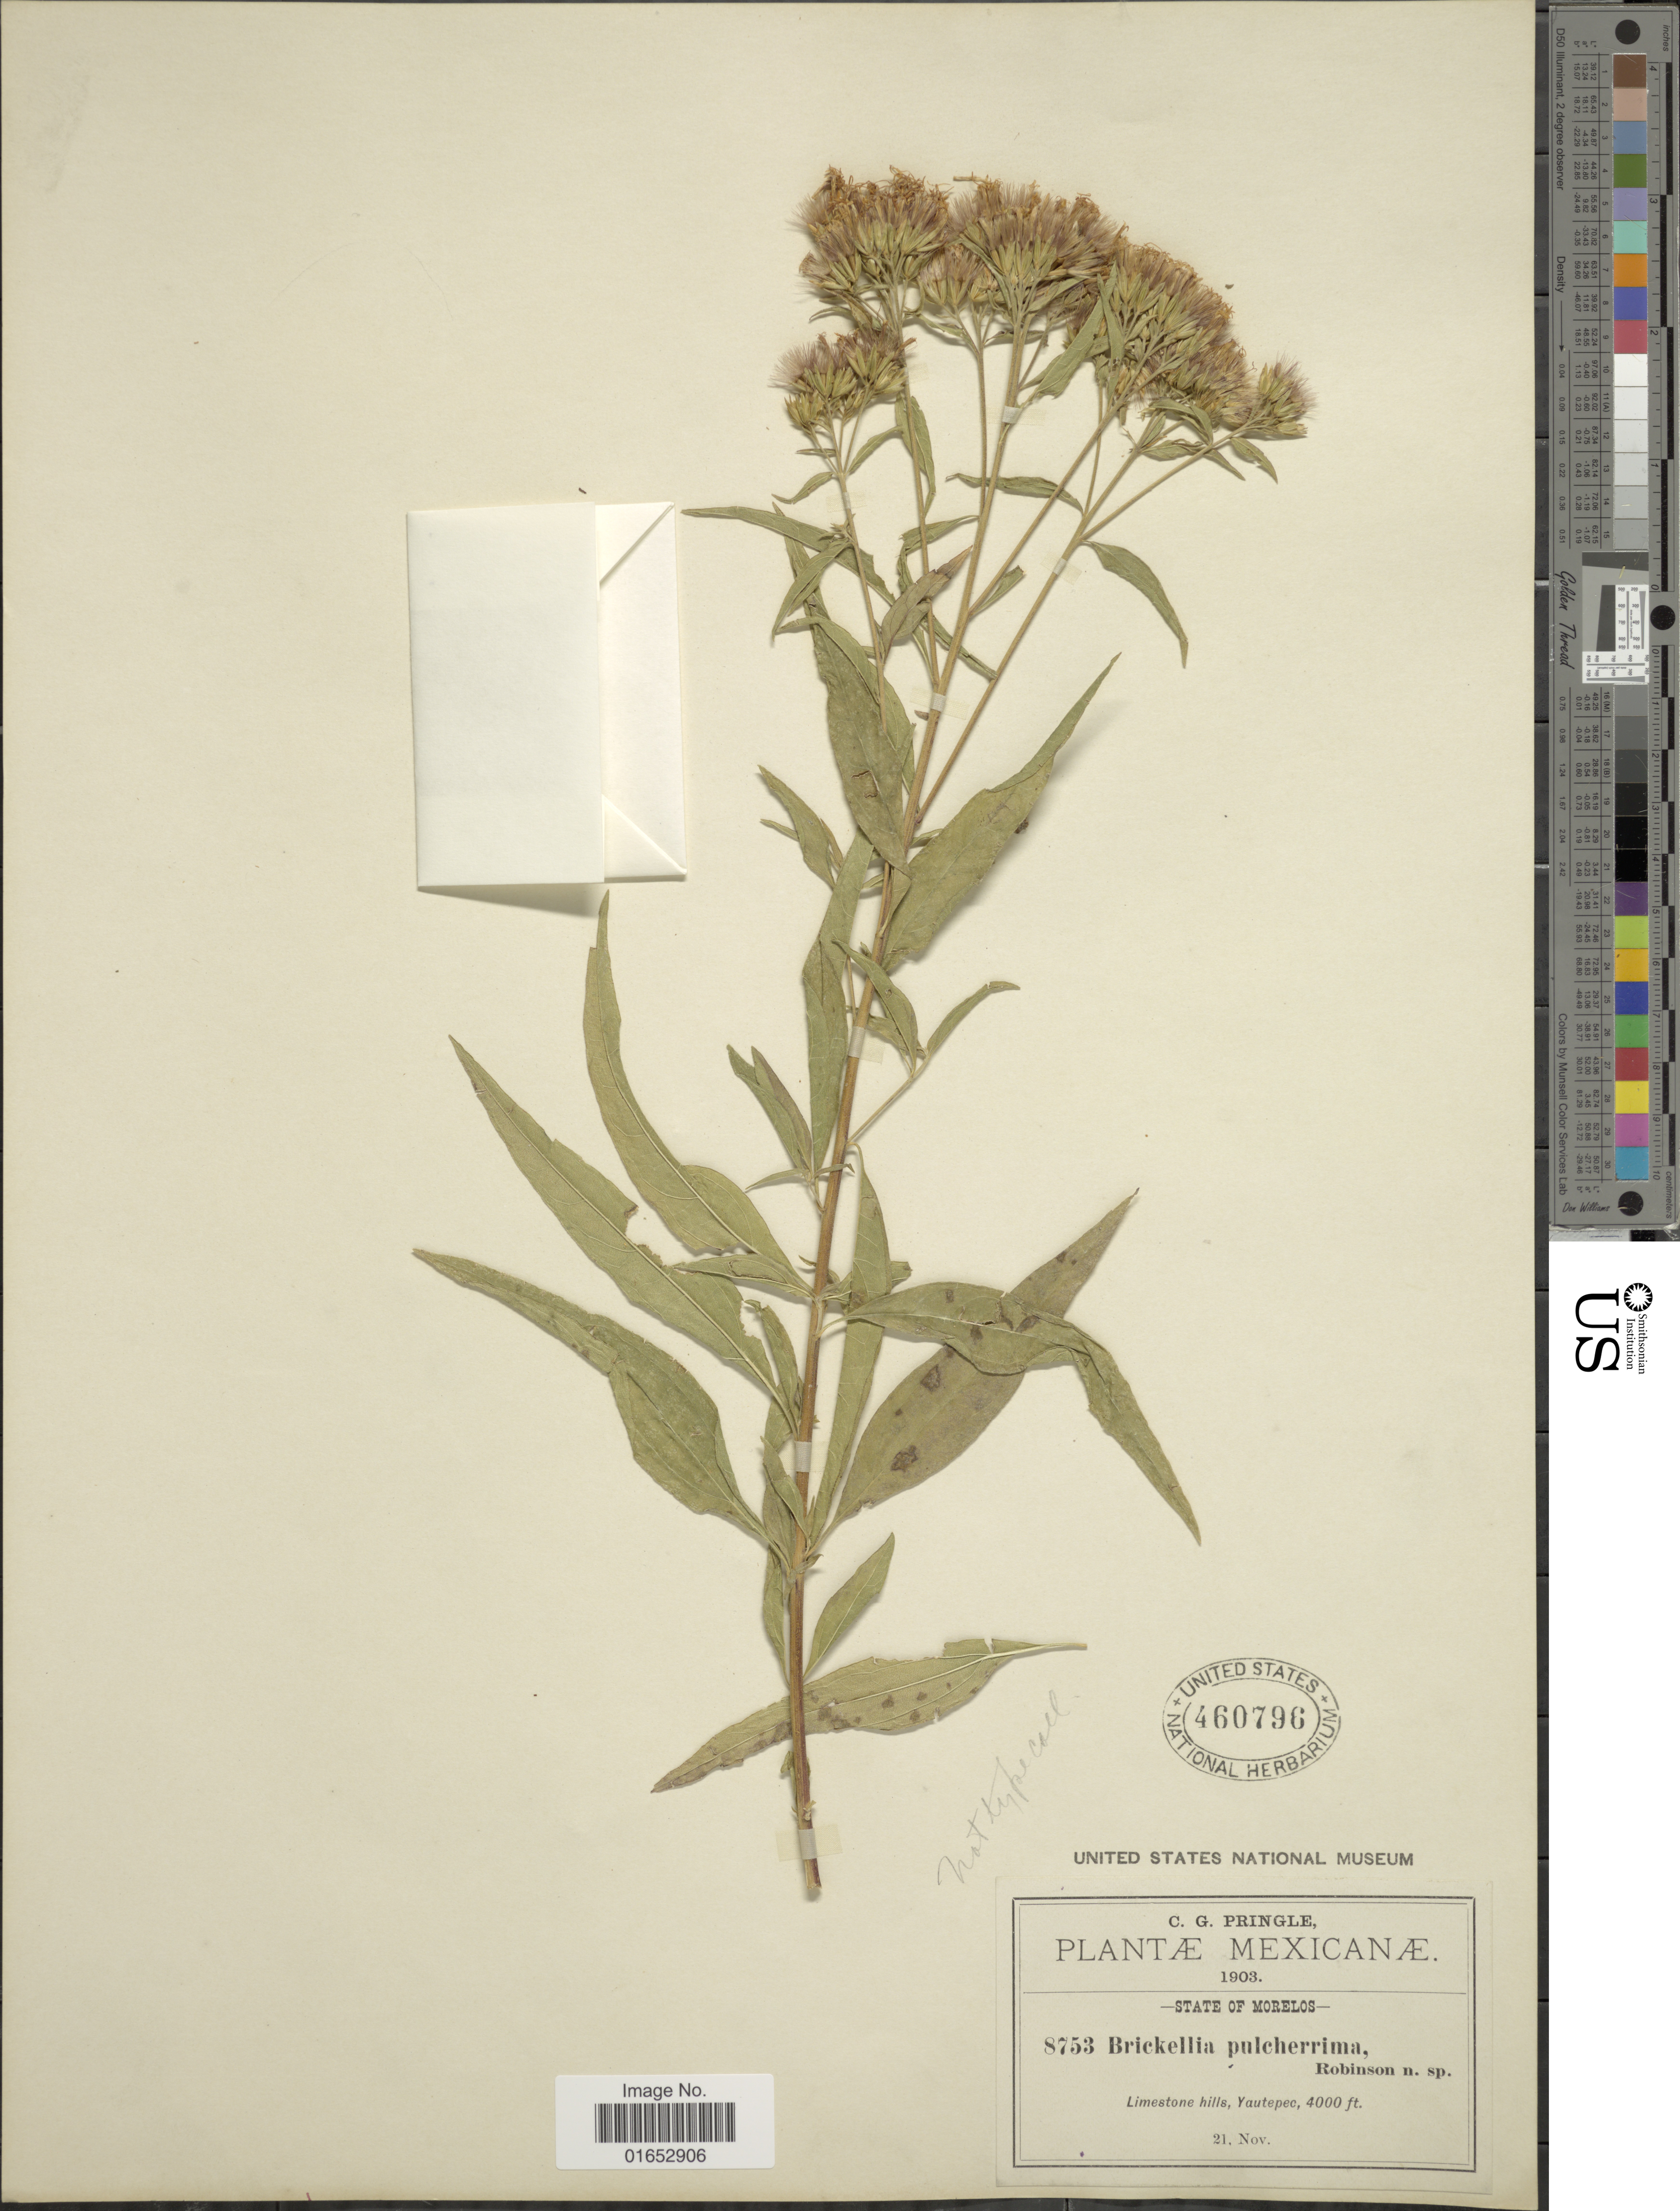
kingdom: Plantae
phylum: Tracheophyta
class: Magnoliopsida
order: Asterales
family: Asteraceae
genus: Steviopsis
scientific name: Steviopsis pulcherrima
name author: (B.L. Rob.) R.M. King & H. Rob.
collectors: C. G. Pringle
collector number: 8753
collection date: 1903-11-21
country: Mexico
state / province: Morelos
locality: Limestone hills, Yautepec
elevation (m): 1219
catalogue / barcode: US 460796